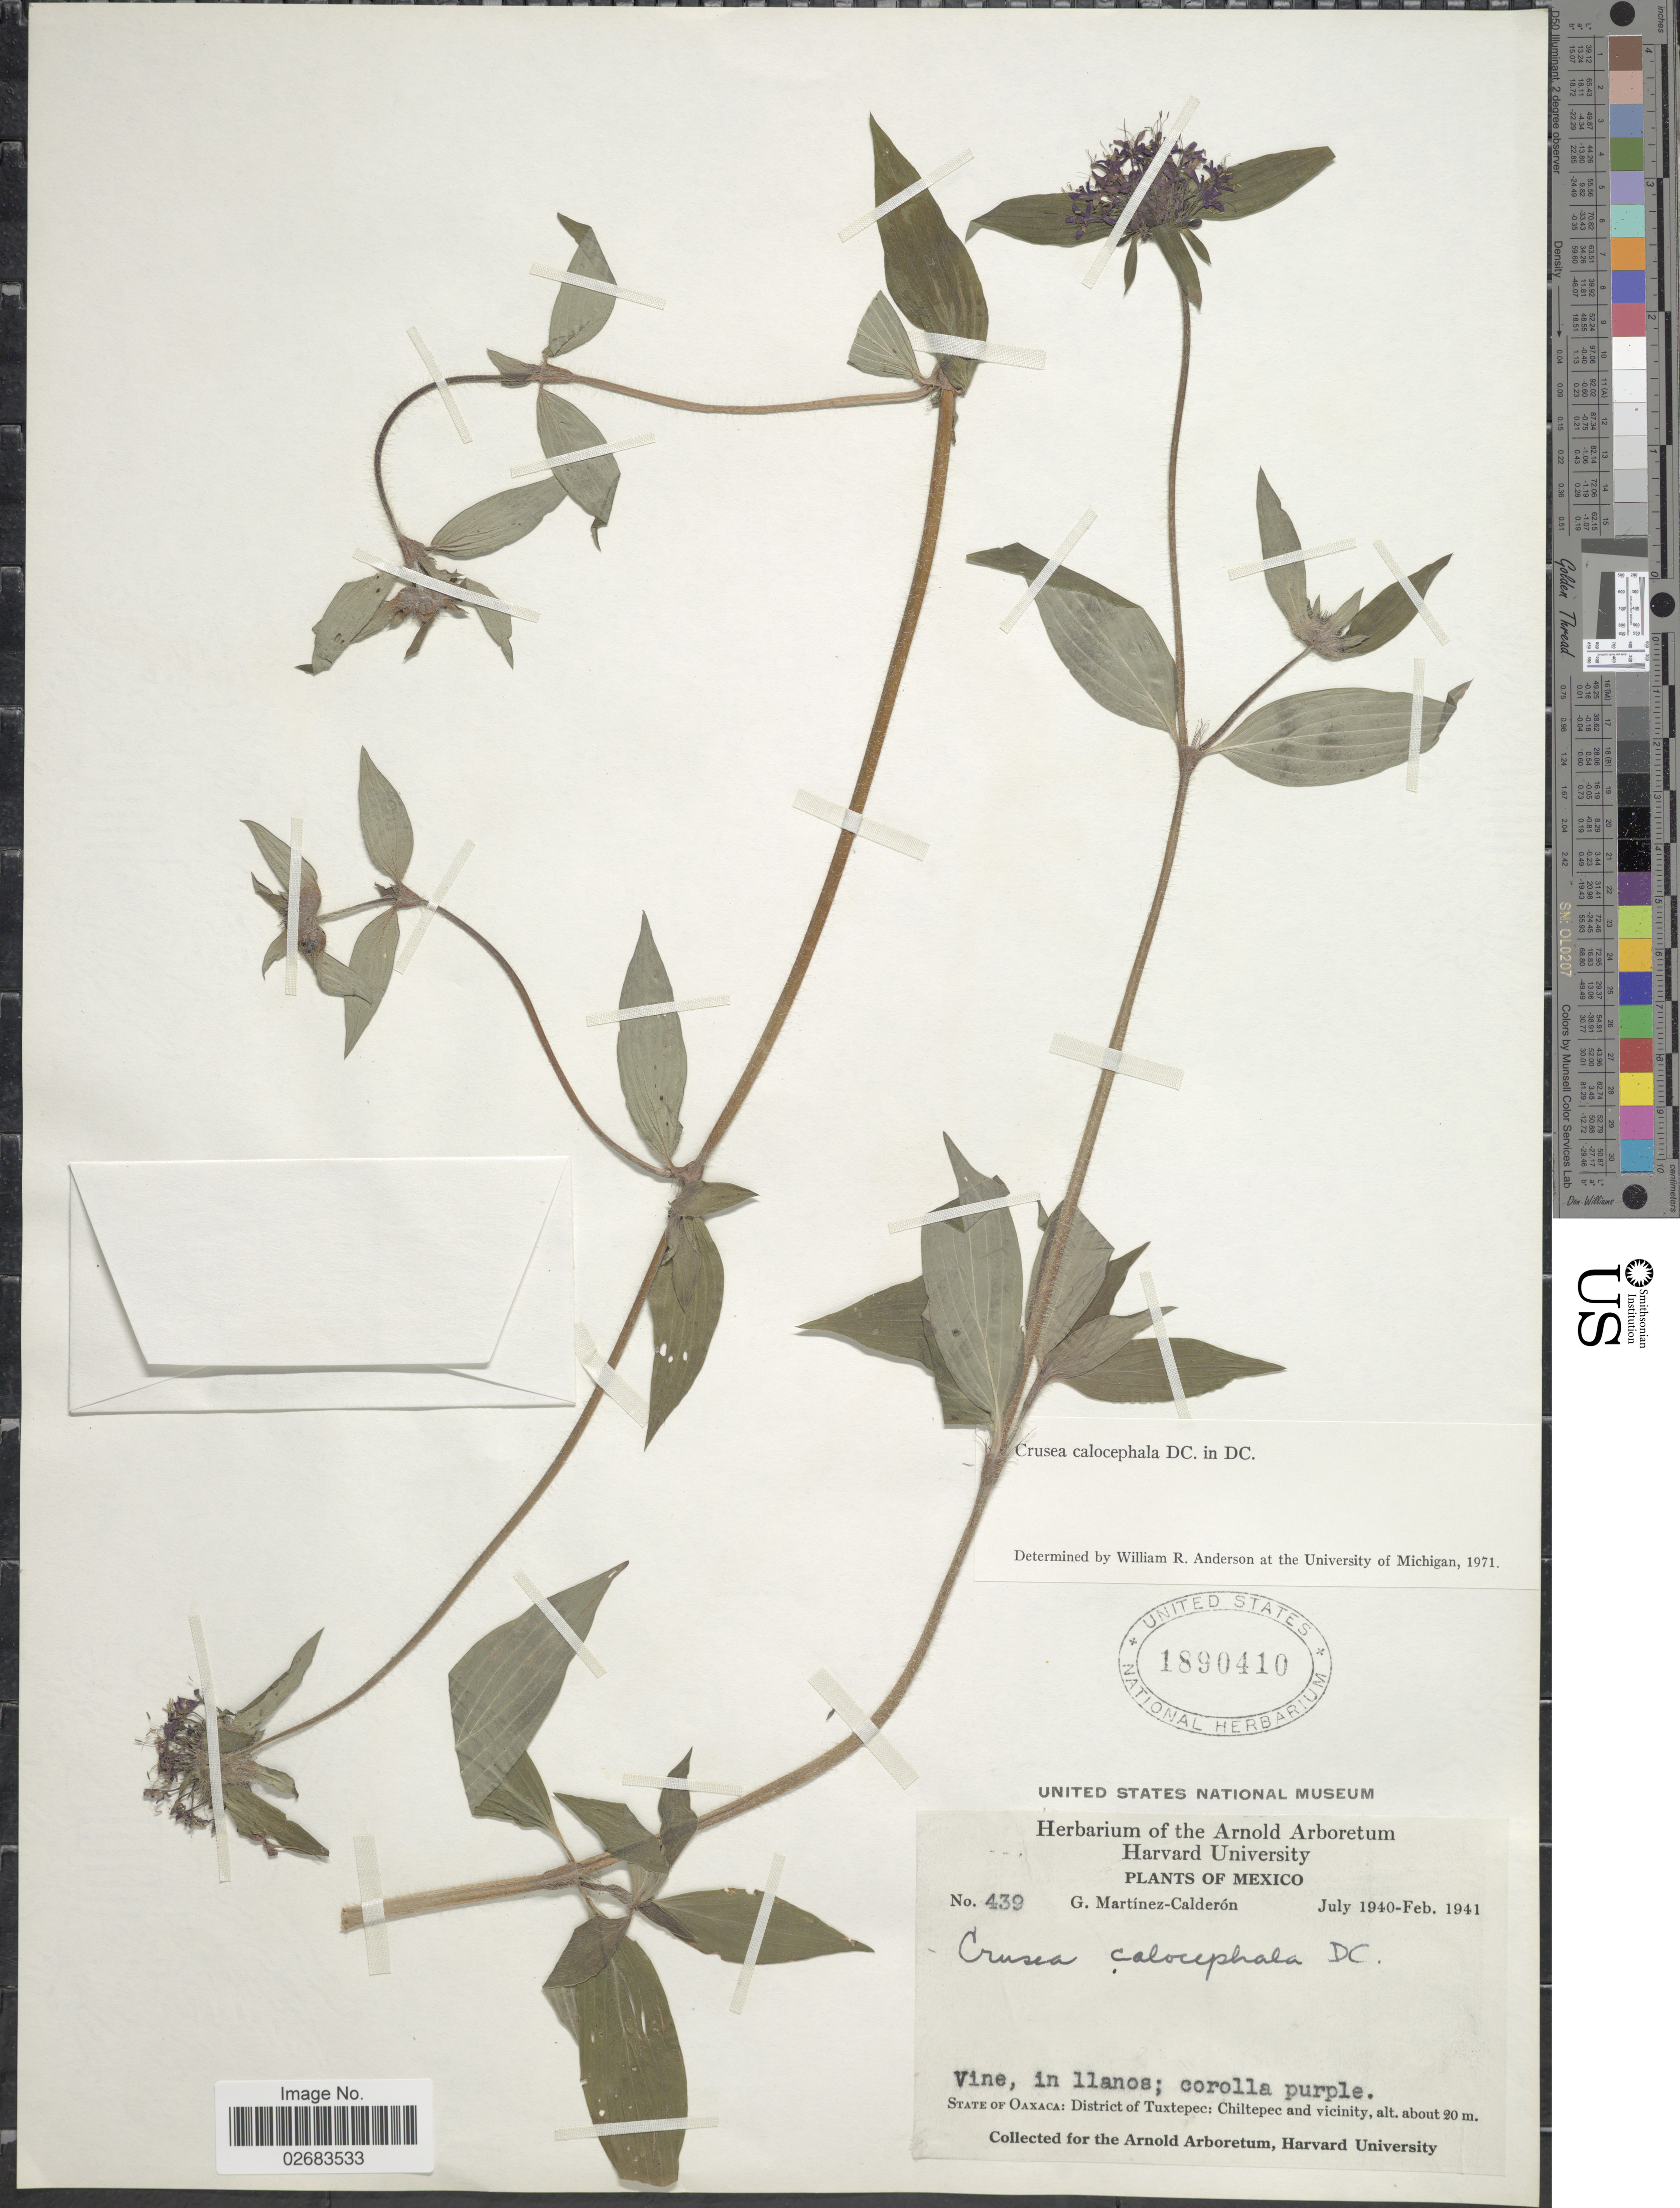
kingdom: Plantae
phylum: Tracheophyta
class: Magnoliopsida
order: Gentianales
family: Rubiaceae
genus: Crusea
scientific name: Crusea calocephala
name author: DC.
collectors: G. Martinez-C.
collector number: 439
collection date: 1940-07/1941-02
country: Mexico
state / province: Oaxaca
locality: District of Tuxtepec: Chiltepec and vicinity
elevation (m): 20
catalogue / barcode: US 1890410